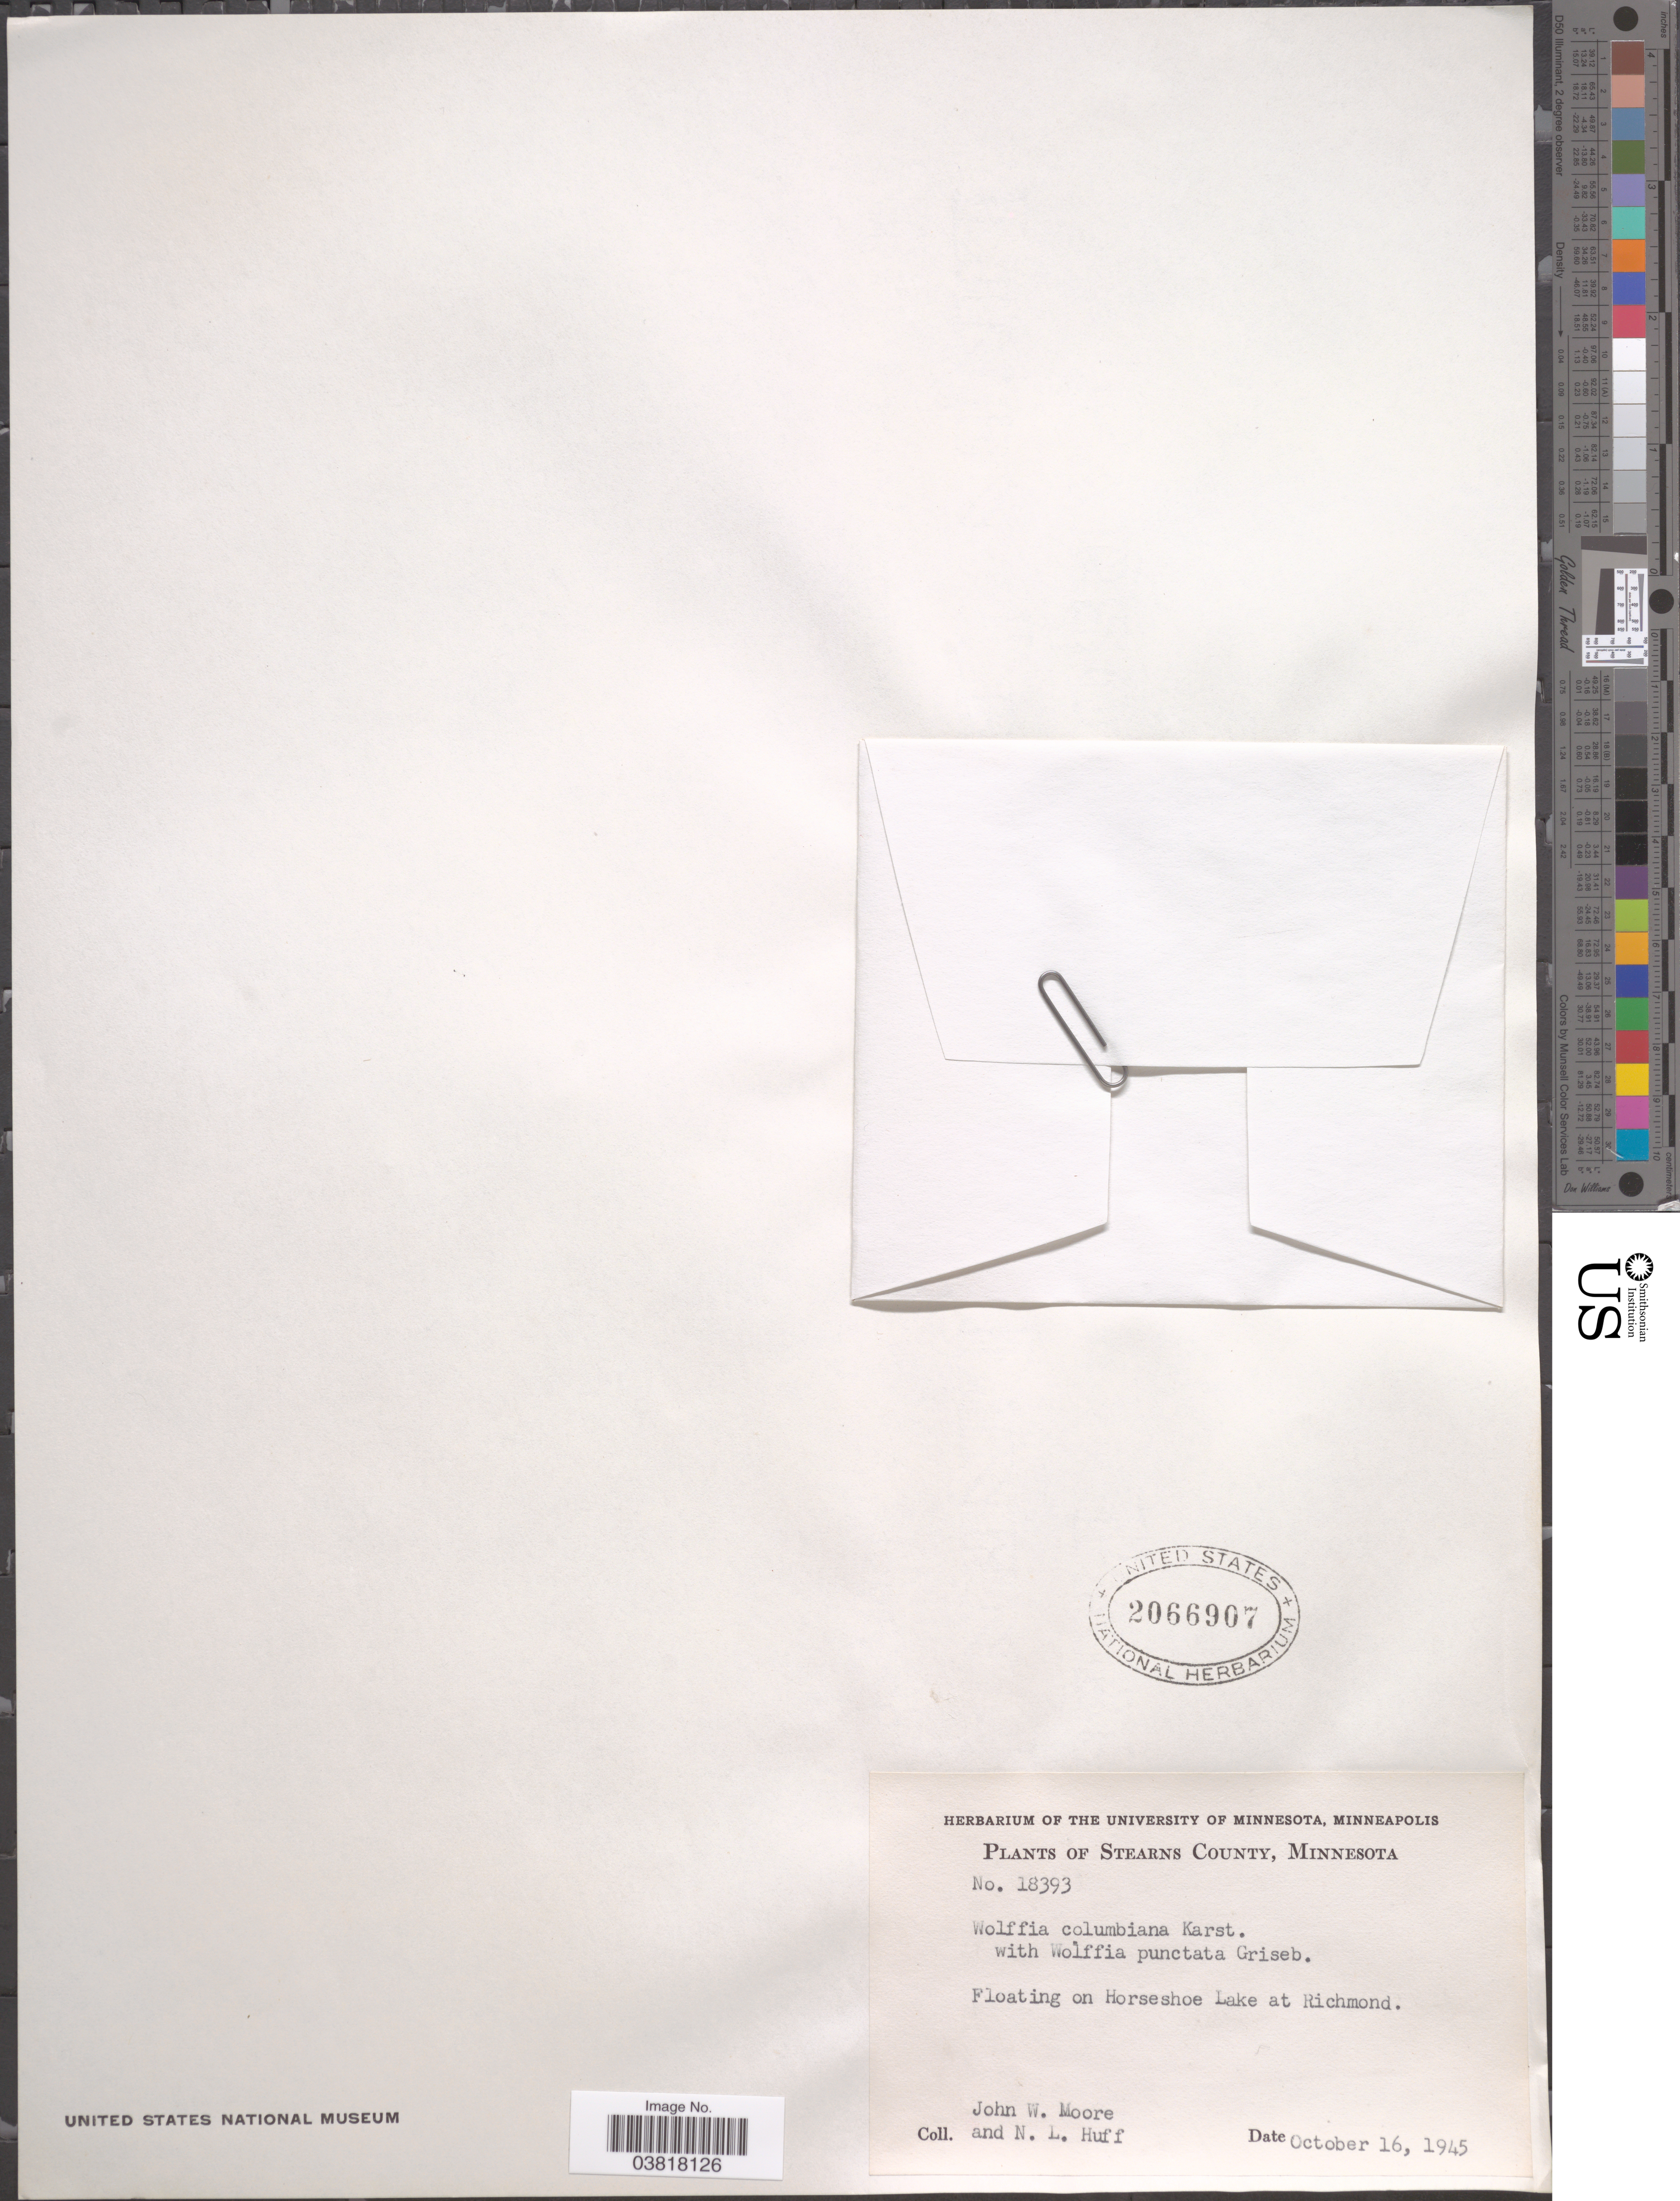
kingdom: Plantae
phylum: Tracheophyta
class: Liliopsida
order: Alismatales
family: Araceae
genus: Wolffia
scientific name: Wolffia columbiana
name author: H. Karst.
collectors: J. Moore & N. Huff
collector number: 18393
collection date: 1945-10-16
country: United States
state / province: Minnesota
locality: Stearns County. Floating on Horseshoe Lake at Richmond.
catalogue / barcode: US 2066907